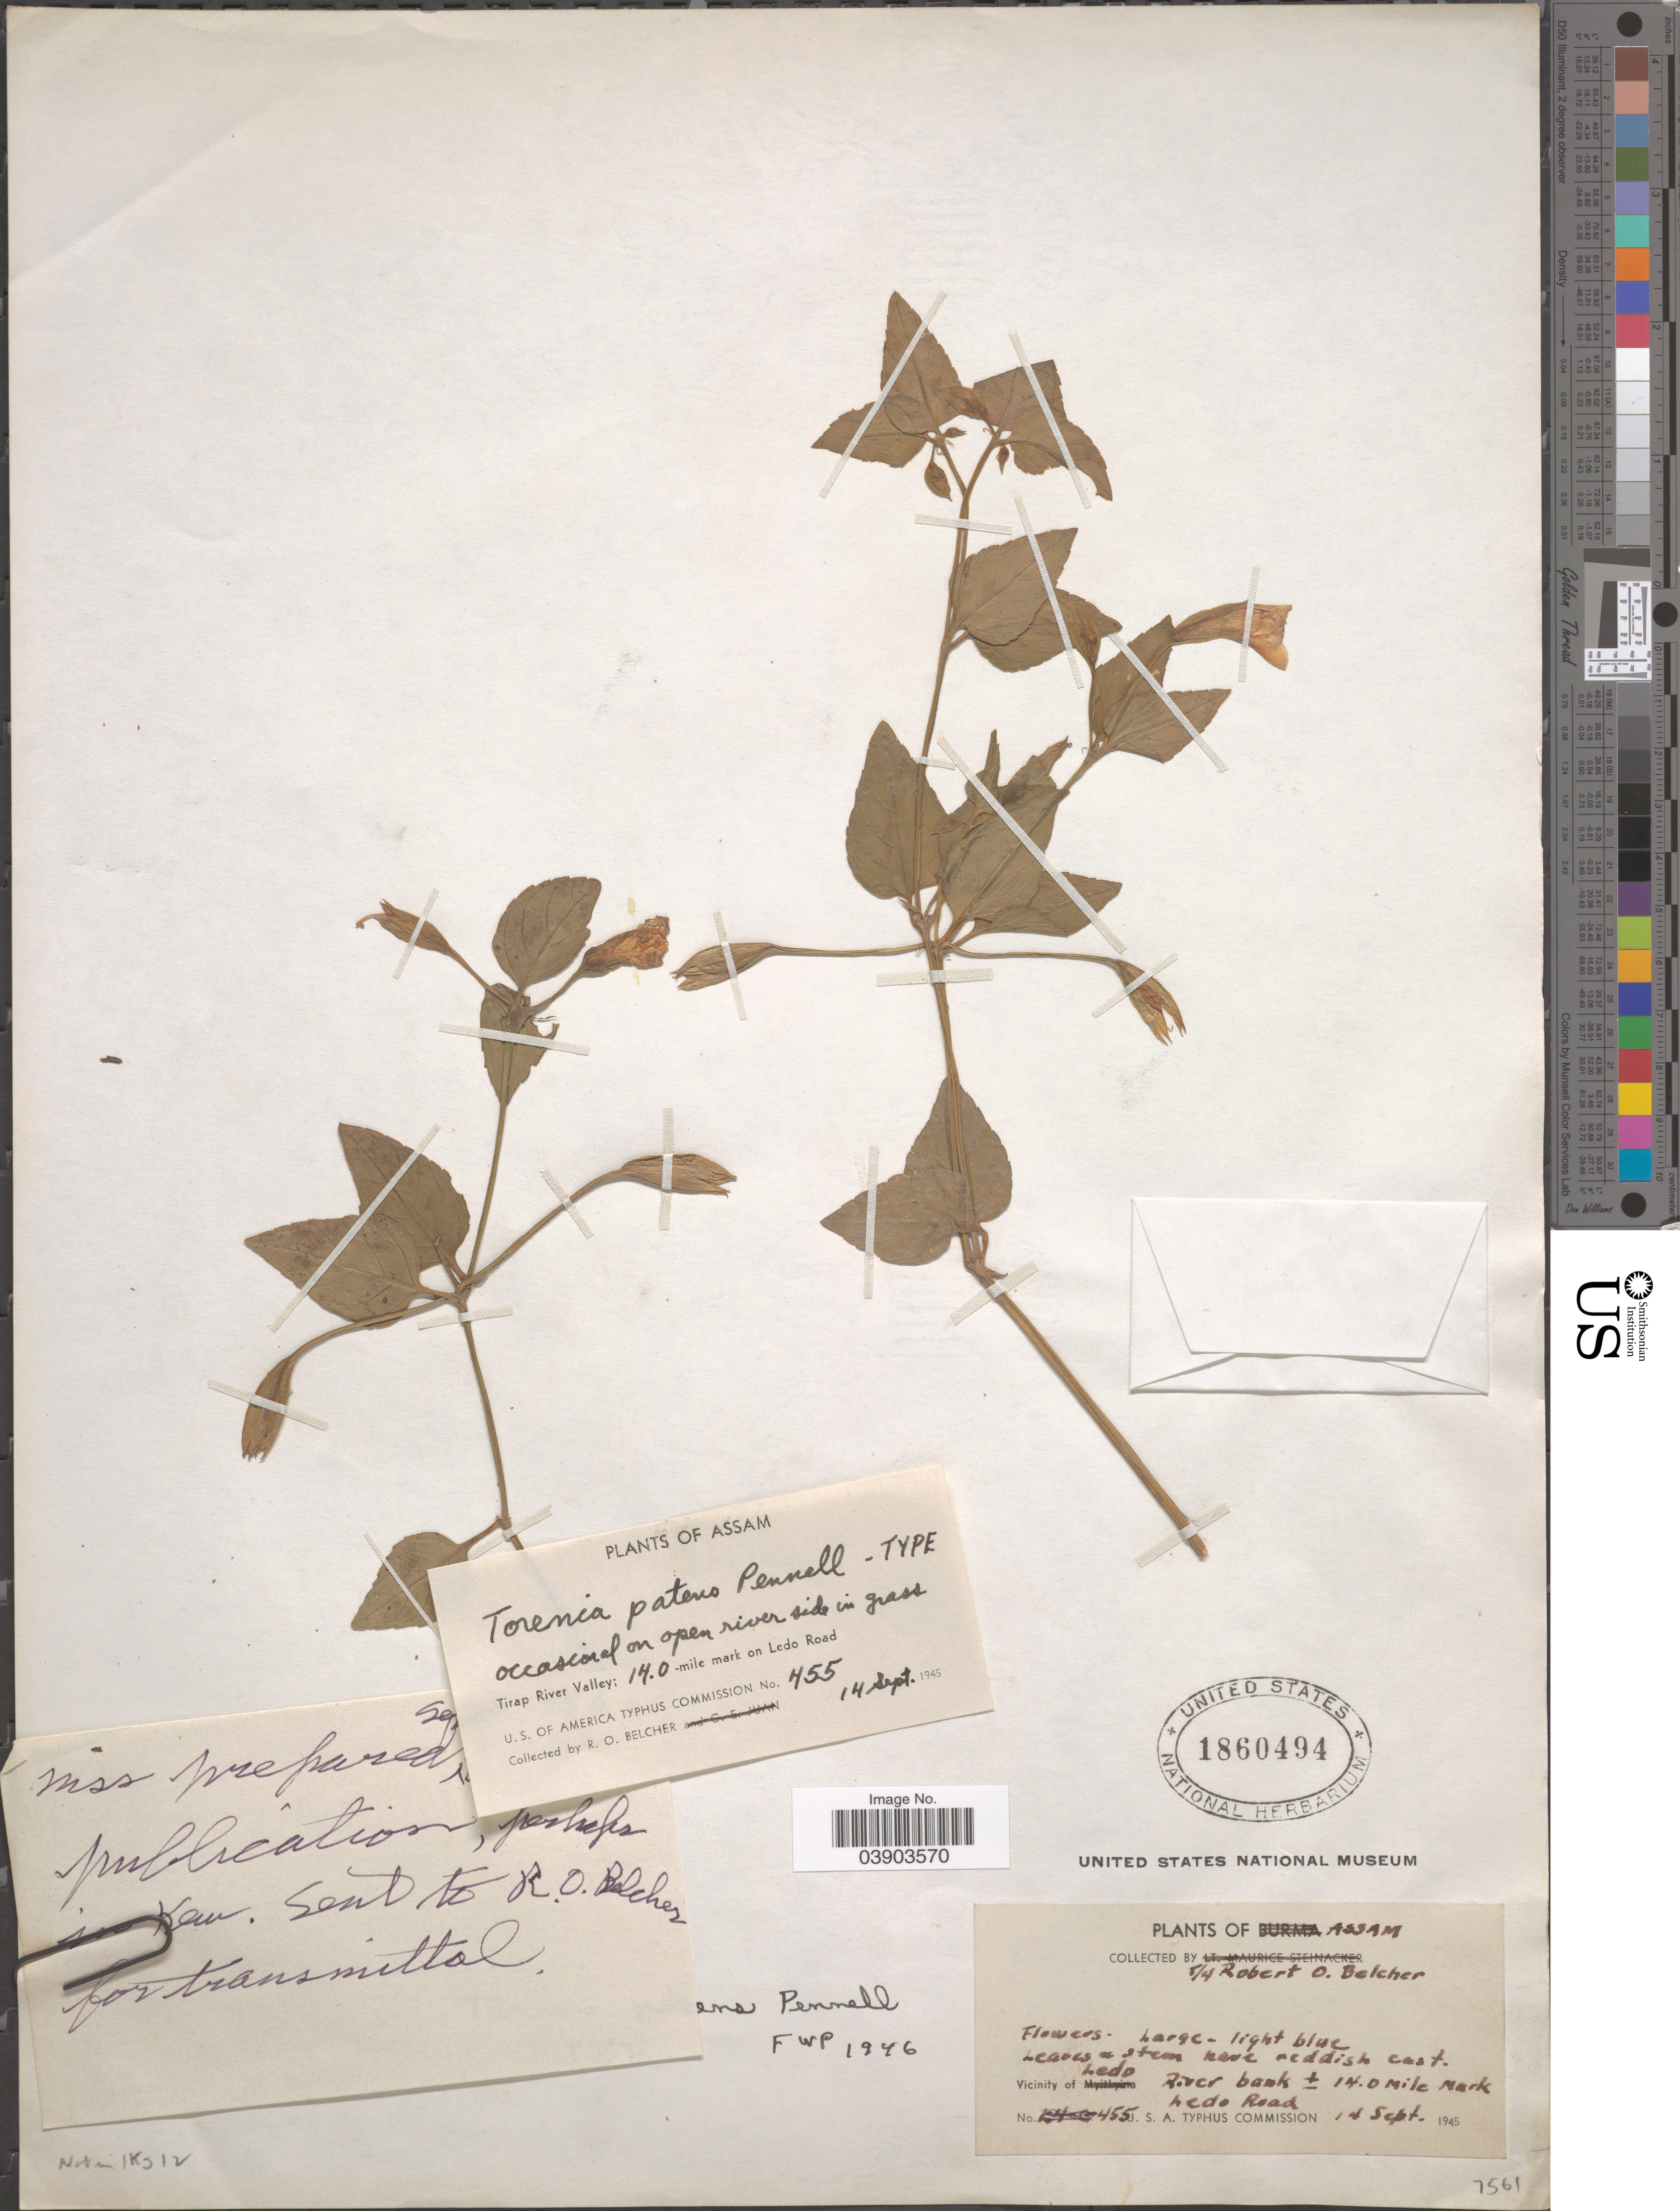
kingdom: Plantae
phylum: Tracheophyta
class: Magnoliopsida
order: Lamiales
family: Linderniaceae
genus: Torenia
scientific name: Torenia sp.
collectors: R. Belcher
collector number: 455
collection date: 1945-09-14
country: India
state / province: Assam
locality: Tirap River Valley; ± 14.0-mile mark on Ledo Road. Vicinity of Ledo.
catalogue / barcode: US 1860494